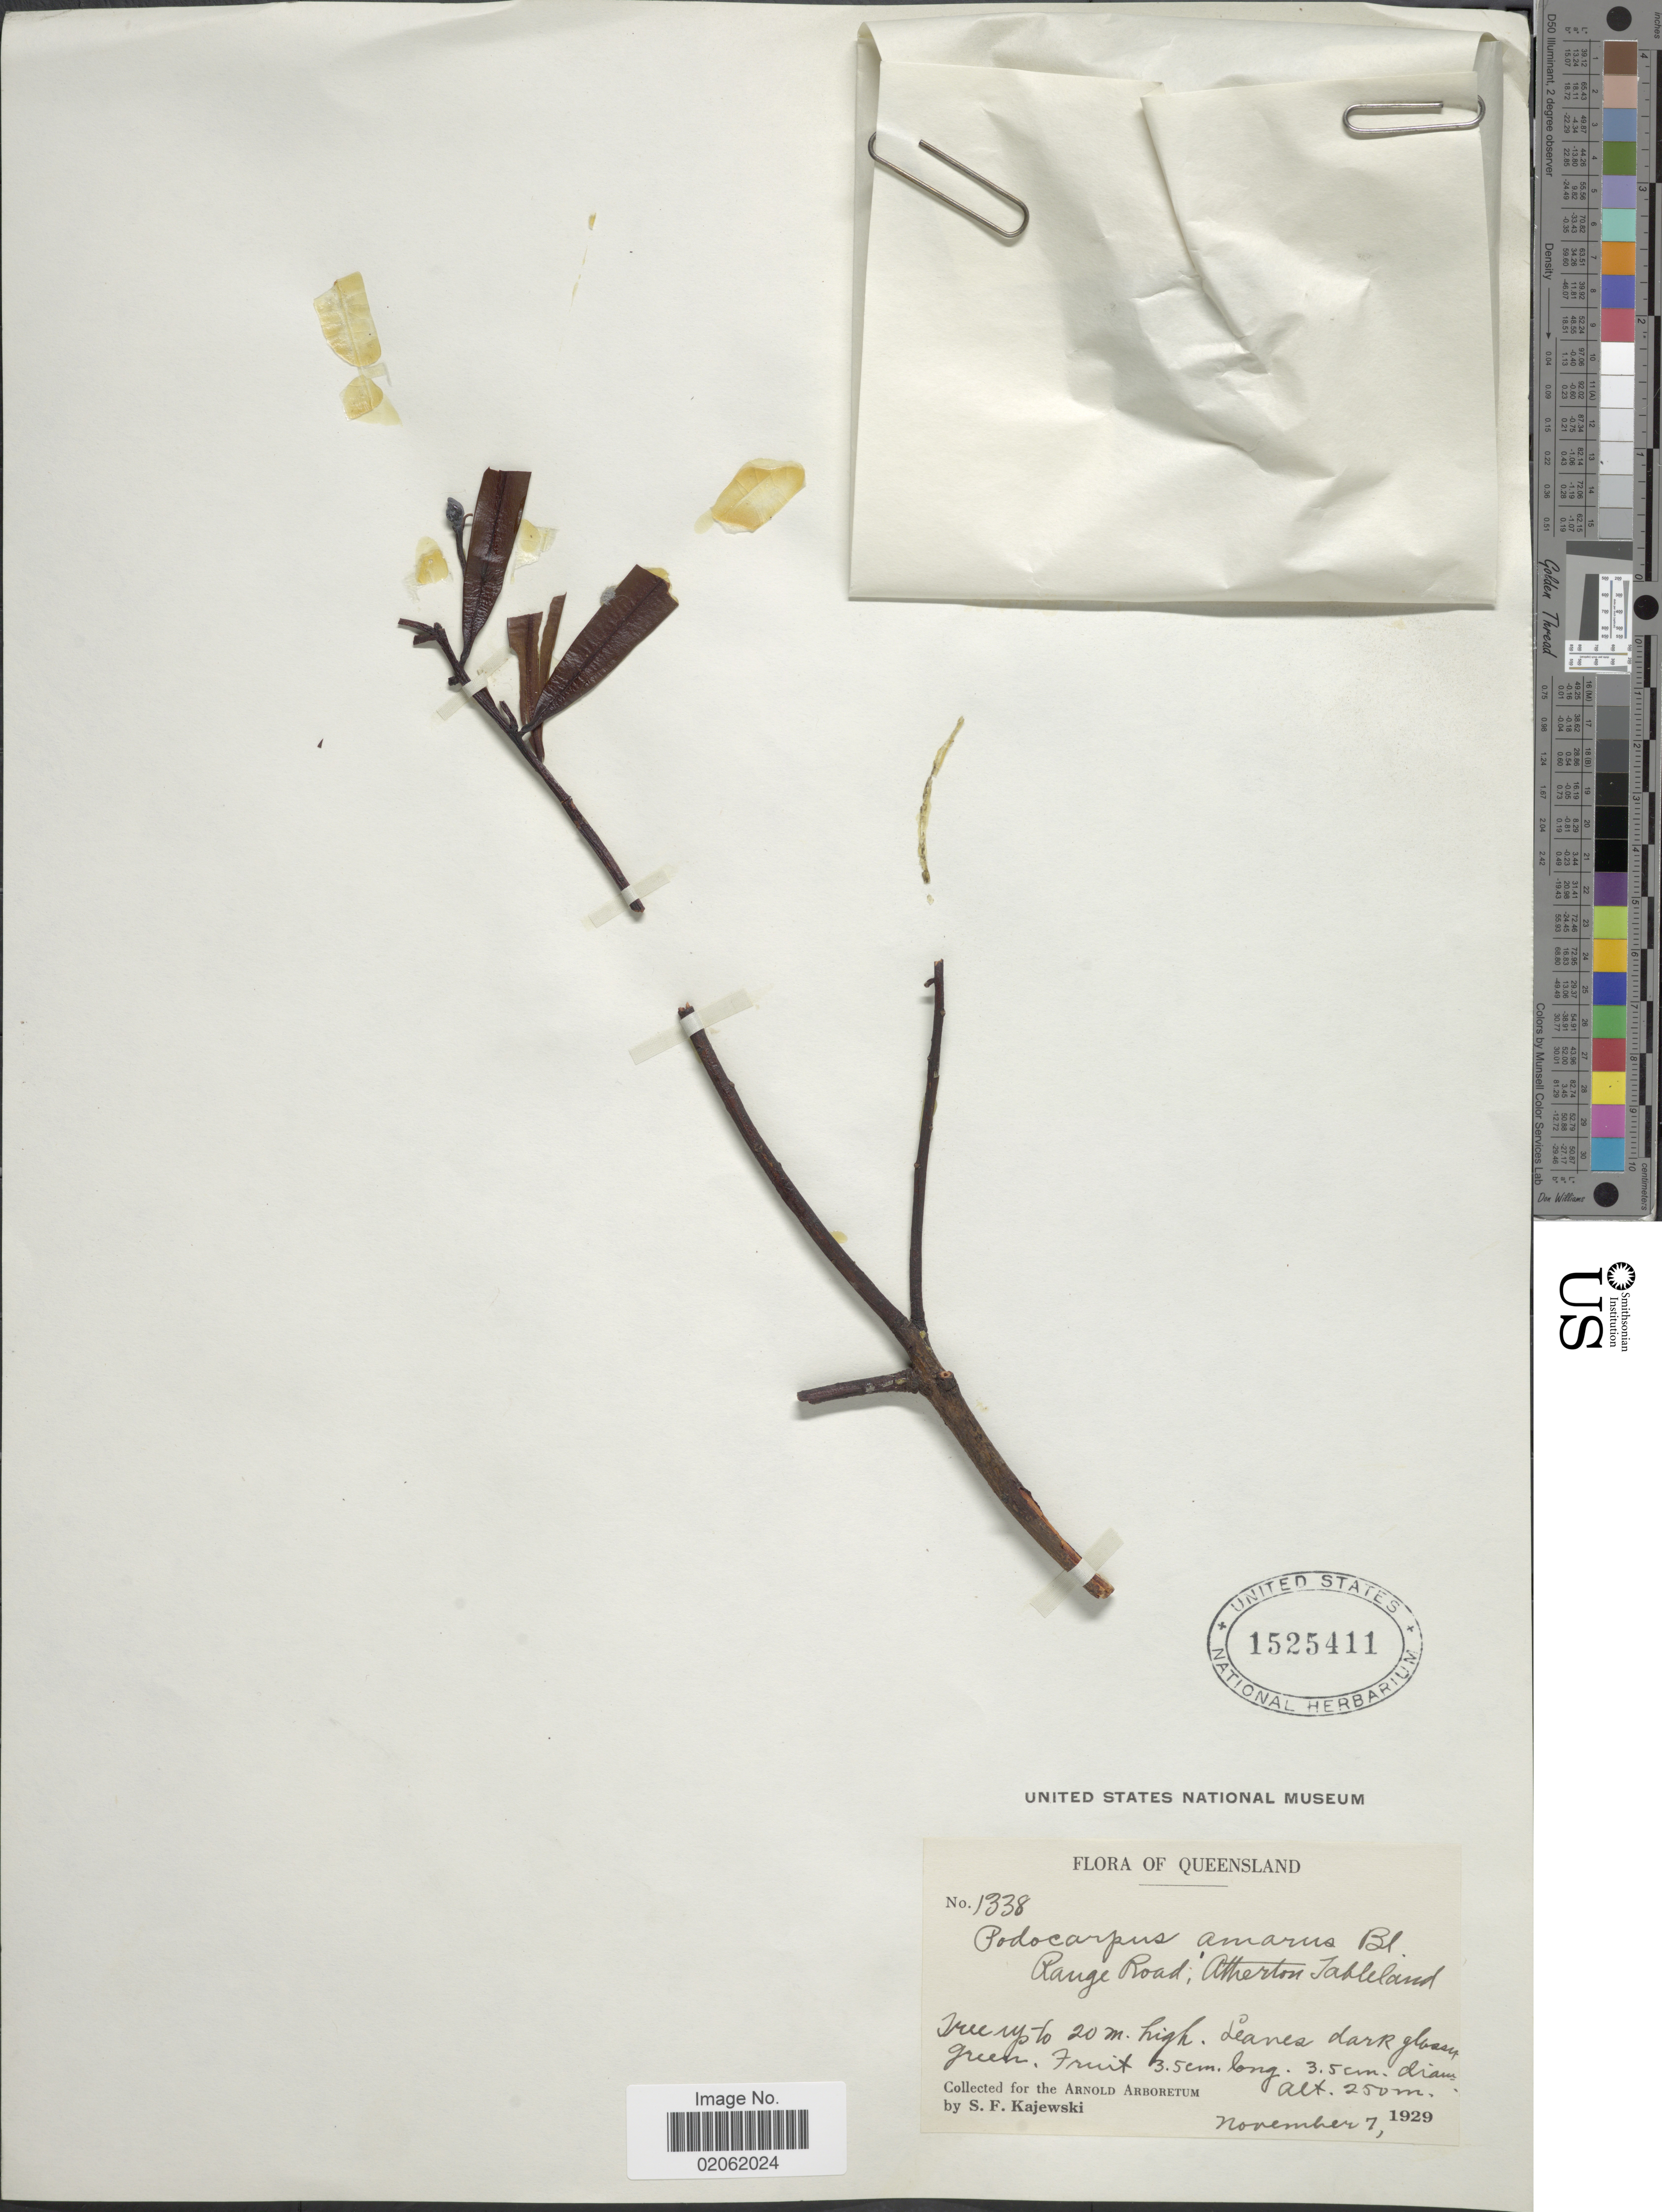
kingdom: Plantae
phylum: Tracheophyta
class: Pinopsida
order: Pinales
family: Podocarpaceae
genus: Podocarpus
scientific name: Podocarpus amarus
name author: Blume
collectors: S. Kajewski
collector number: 1338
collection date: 1929-11-07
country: Australia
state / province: Queensland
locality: Range Road; Atherton Tableland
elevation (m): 250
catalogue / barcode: US 1525411